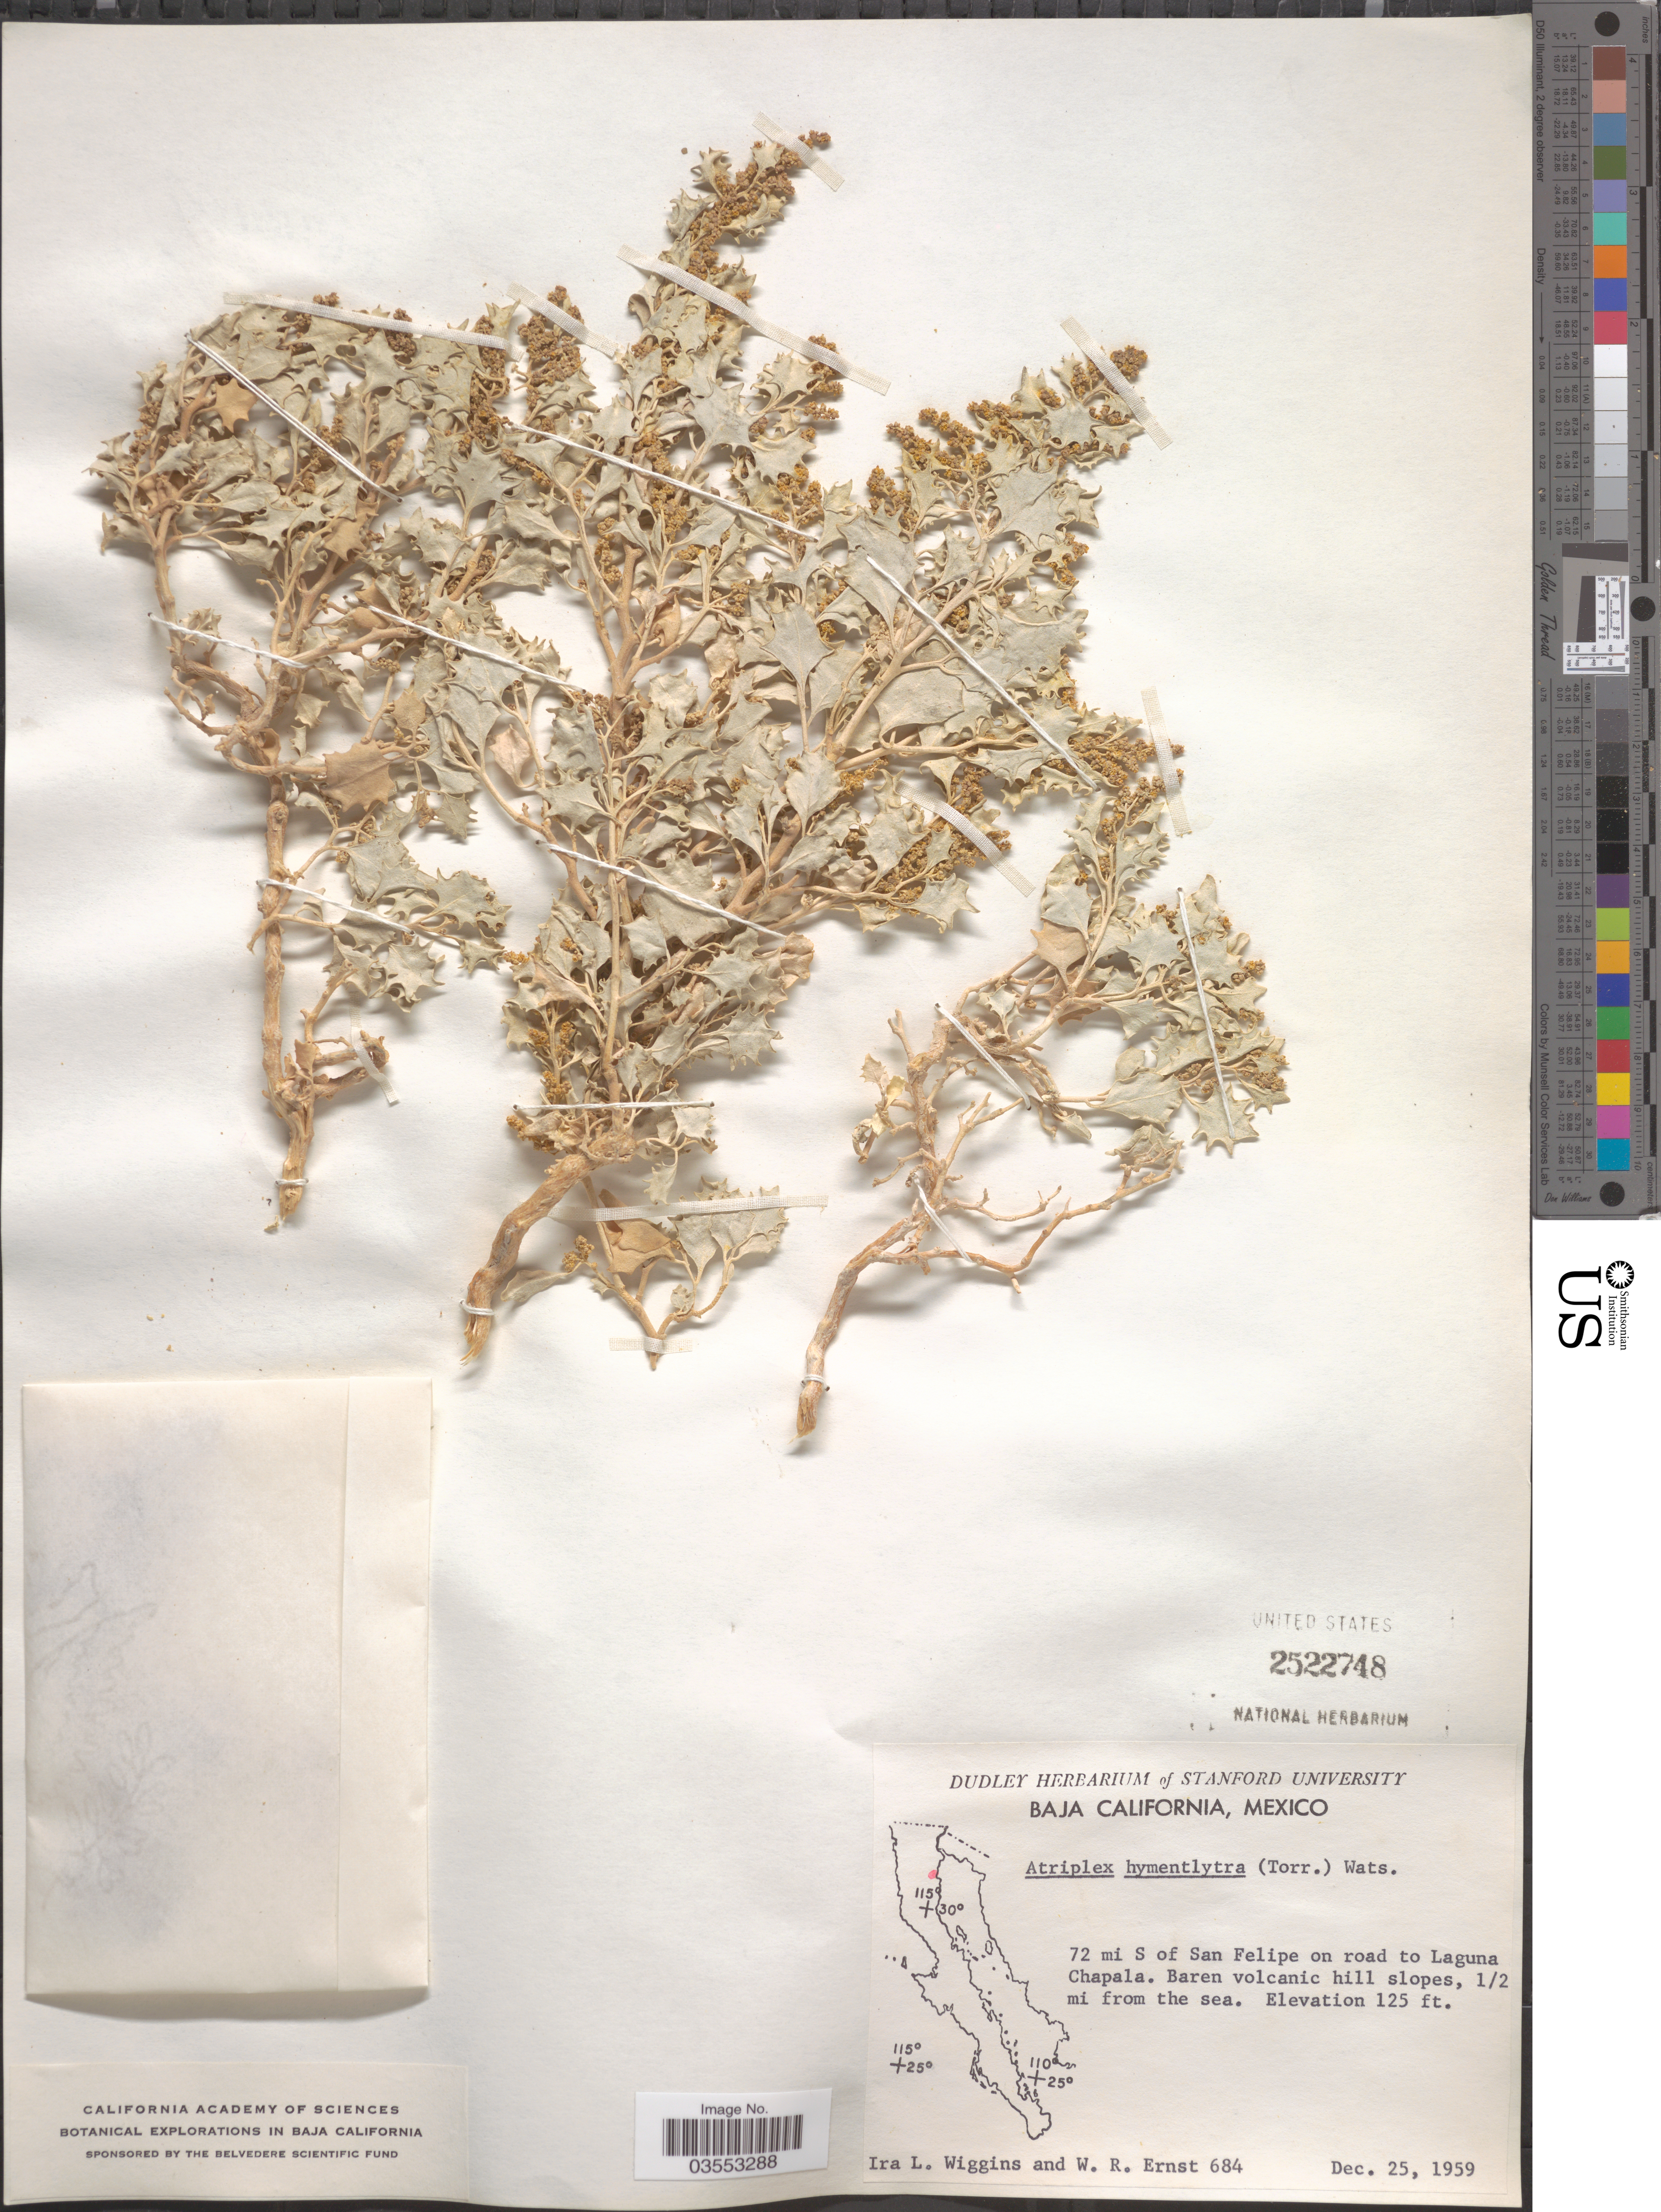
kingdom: Plantae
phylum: Tracheophyta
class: Magnoliopsida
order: Caryophyllales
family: Amaranthaceae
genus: Atriplex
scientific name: Atriplex hymenelytra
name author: (Torr.) S. Watson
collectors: I. L. Wiggins & W. R. Ernst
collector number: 684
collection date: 1959-12-25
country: Mexico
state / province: Baja California Norte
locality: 72 mi S of San Felipe on road to Laguna Chapala. Baren volcanic hill slopes, 1/2 mi from the sea.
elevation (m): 38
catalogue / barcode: US 2522748